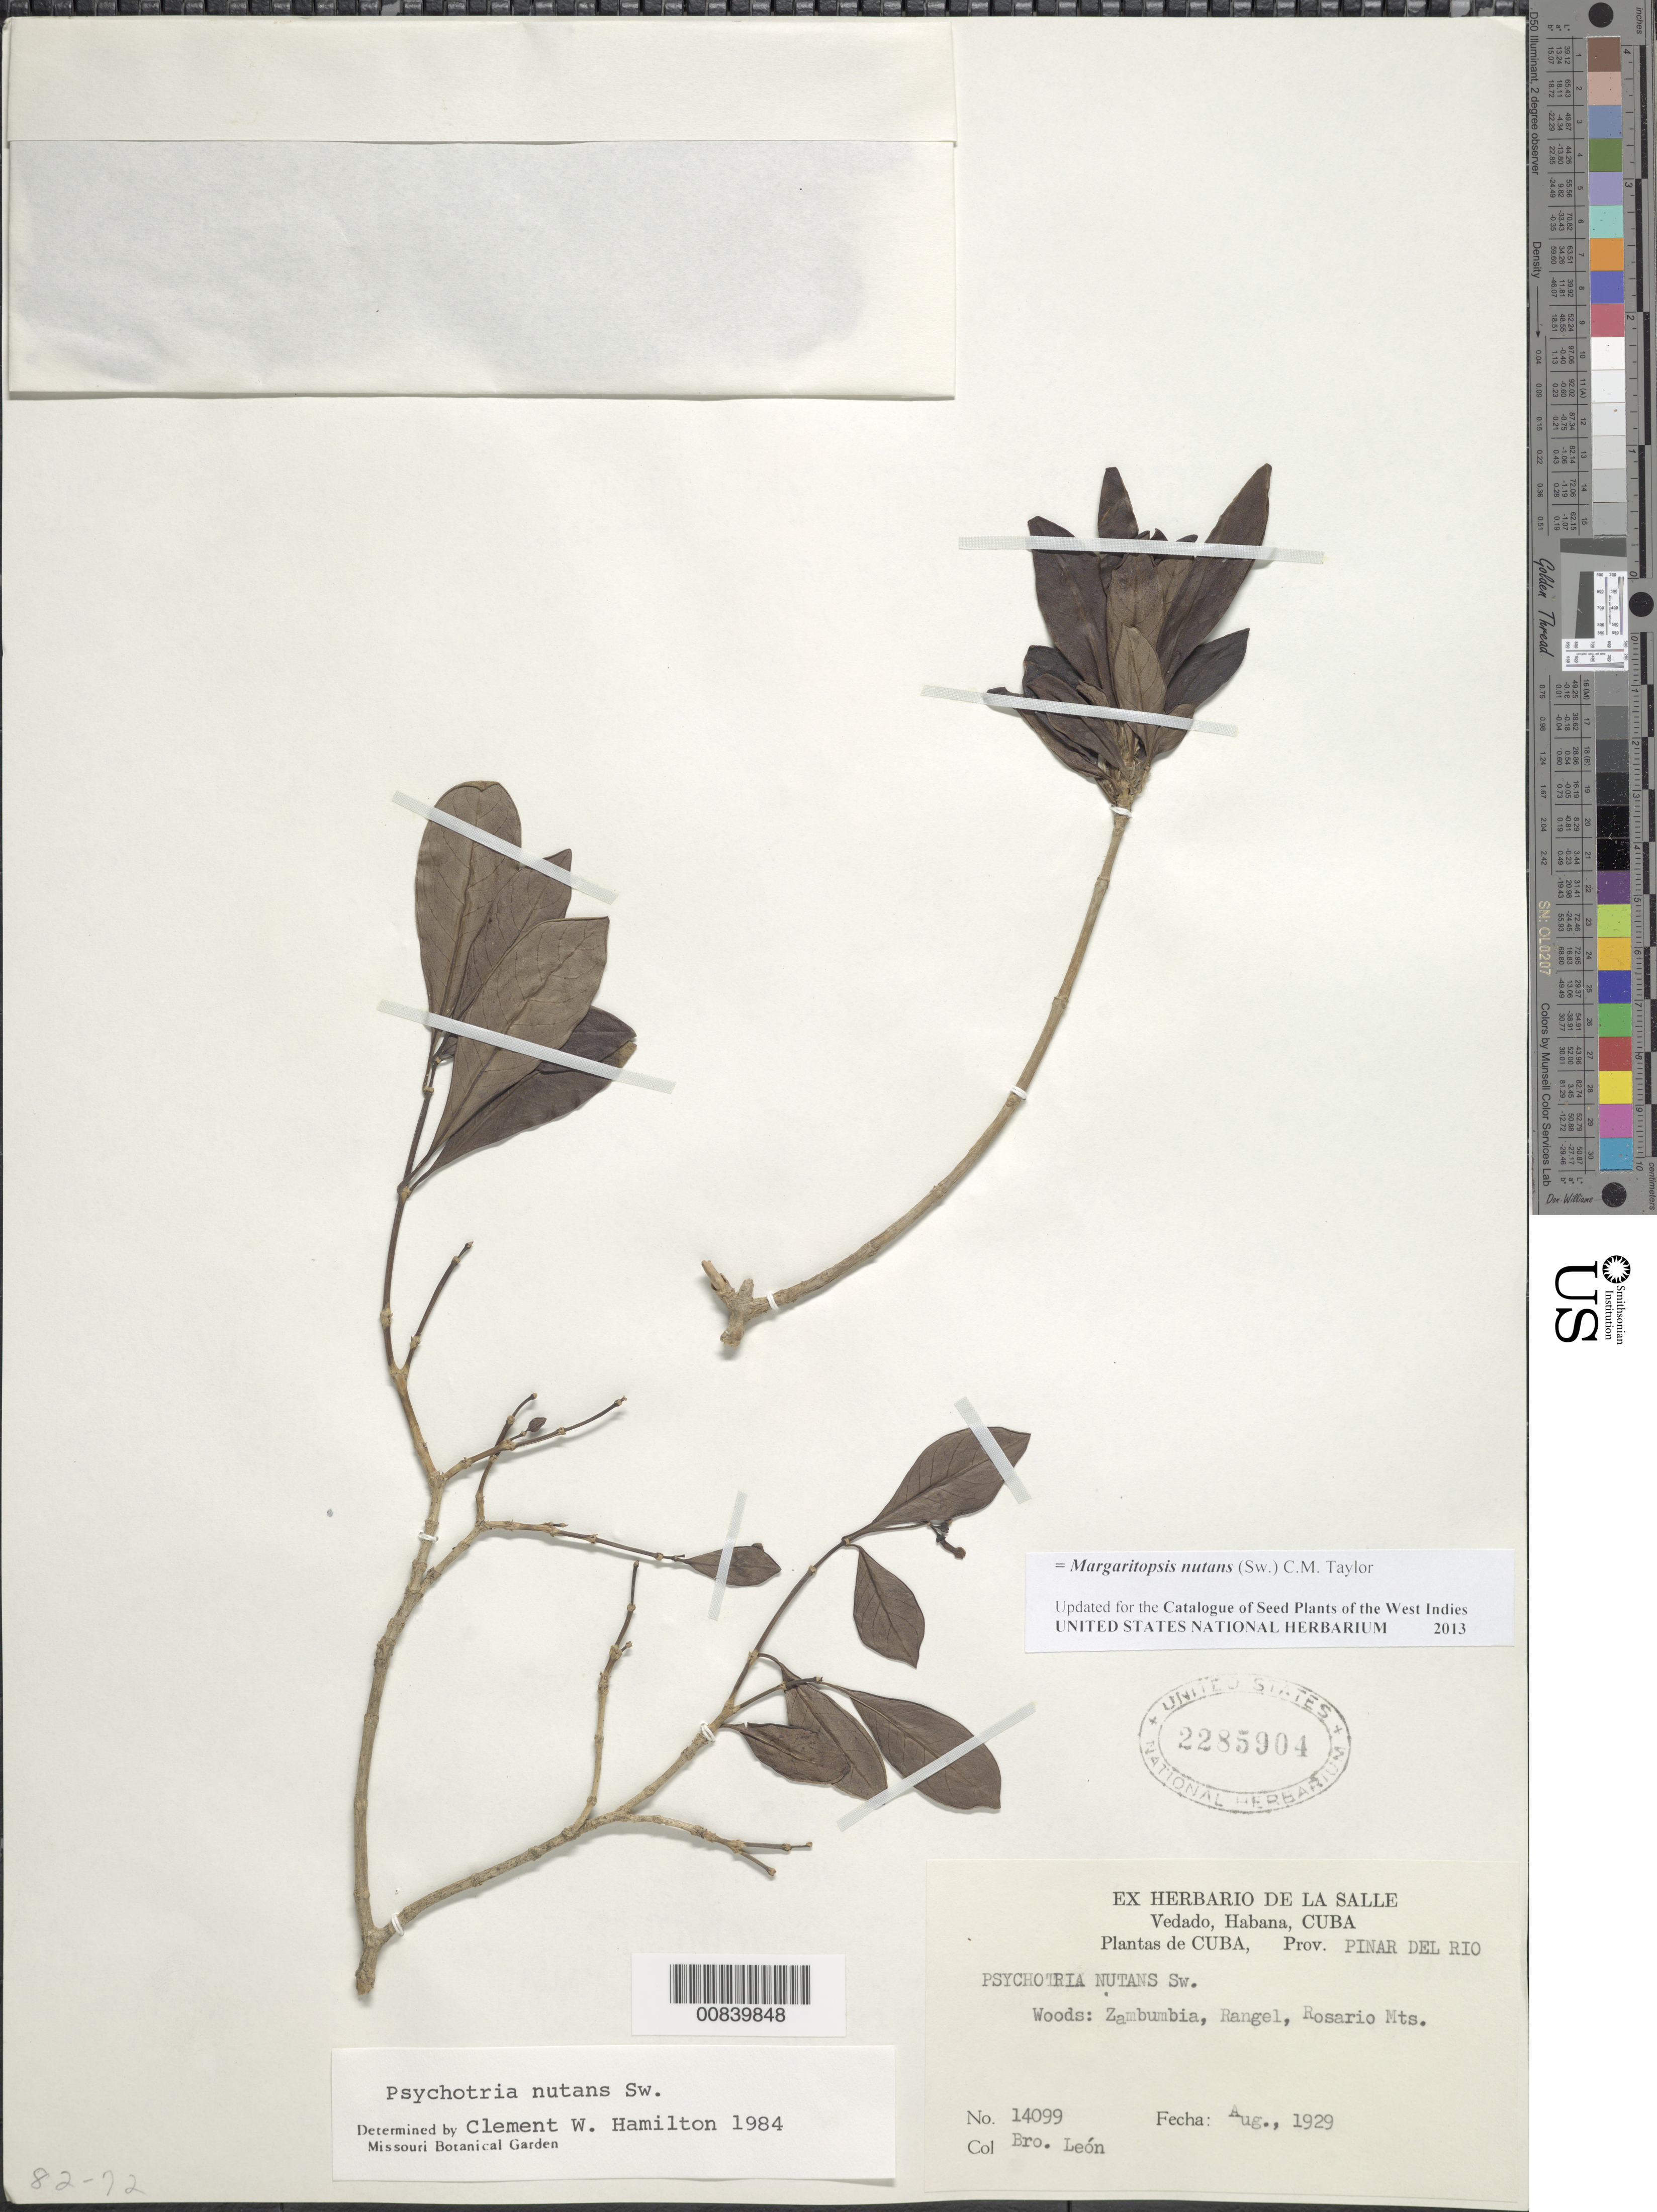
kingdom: Plantae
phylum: Tracheophyta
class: Magnoliopsida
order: Gentianales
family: Rubiaceae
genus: Margaritopsis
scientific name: Margaritopsis nutans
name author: (Sw.) C.M. Taylor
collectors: Bro. León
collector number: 14099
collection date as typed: Aug 1929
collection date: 1929-08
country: Cuba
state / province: Pinar del Río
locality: Vedado, Habana. Zambumbia, Rangel, Rosario Mts.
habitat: Woods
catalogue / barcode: US 2285904